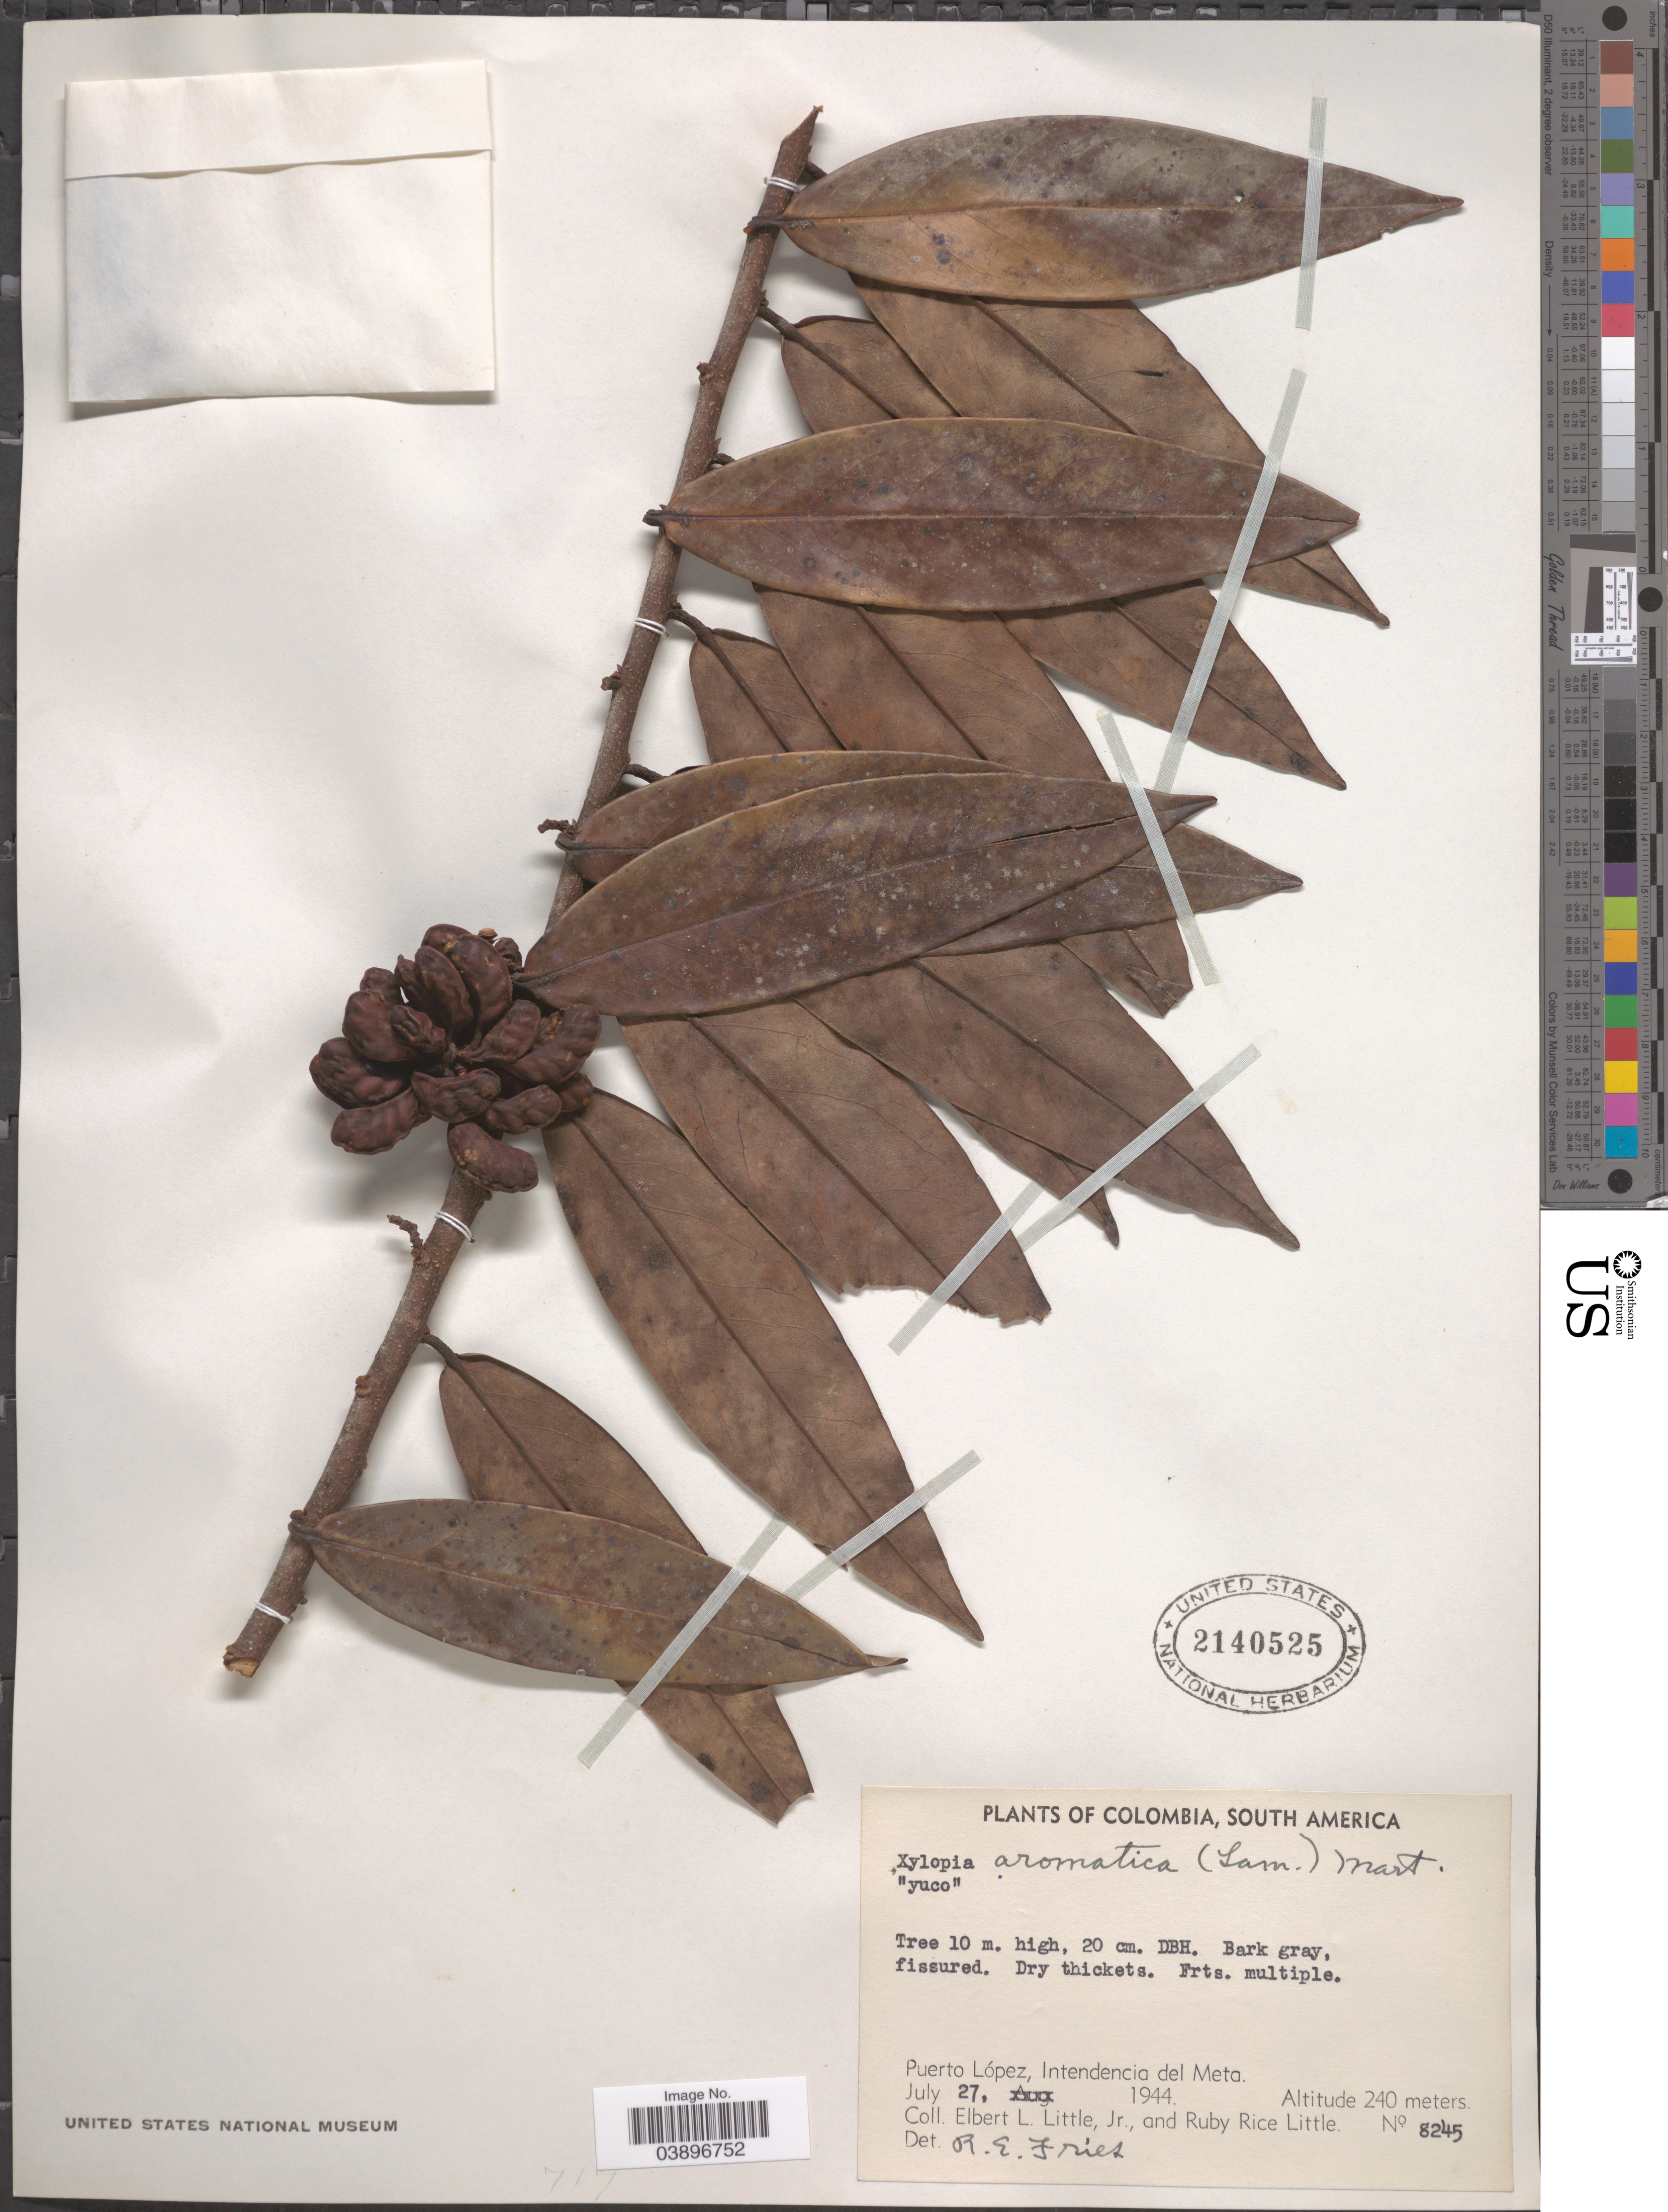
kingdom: Plantae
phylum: Tracheophyta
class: Magnoliopsida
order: Magnoliales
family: Annonaceae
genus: Xylopia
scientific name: Xylopia aromatica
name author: (Lam.) Mart.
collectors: E. L. Little & R. R. Little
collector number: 8245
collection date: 1944-07-27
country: Colombia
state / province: Meta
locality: Puerto López, Intendencia del Meta.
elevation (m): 240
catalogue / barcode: US 2140525